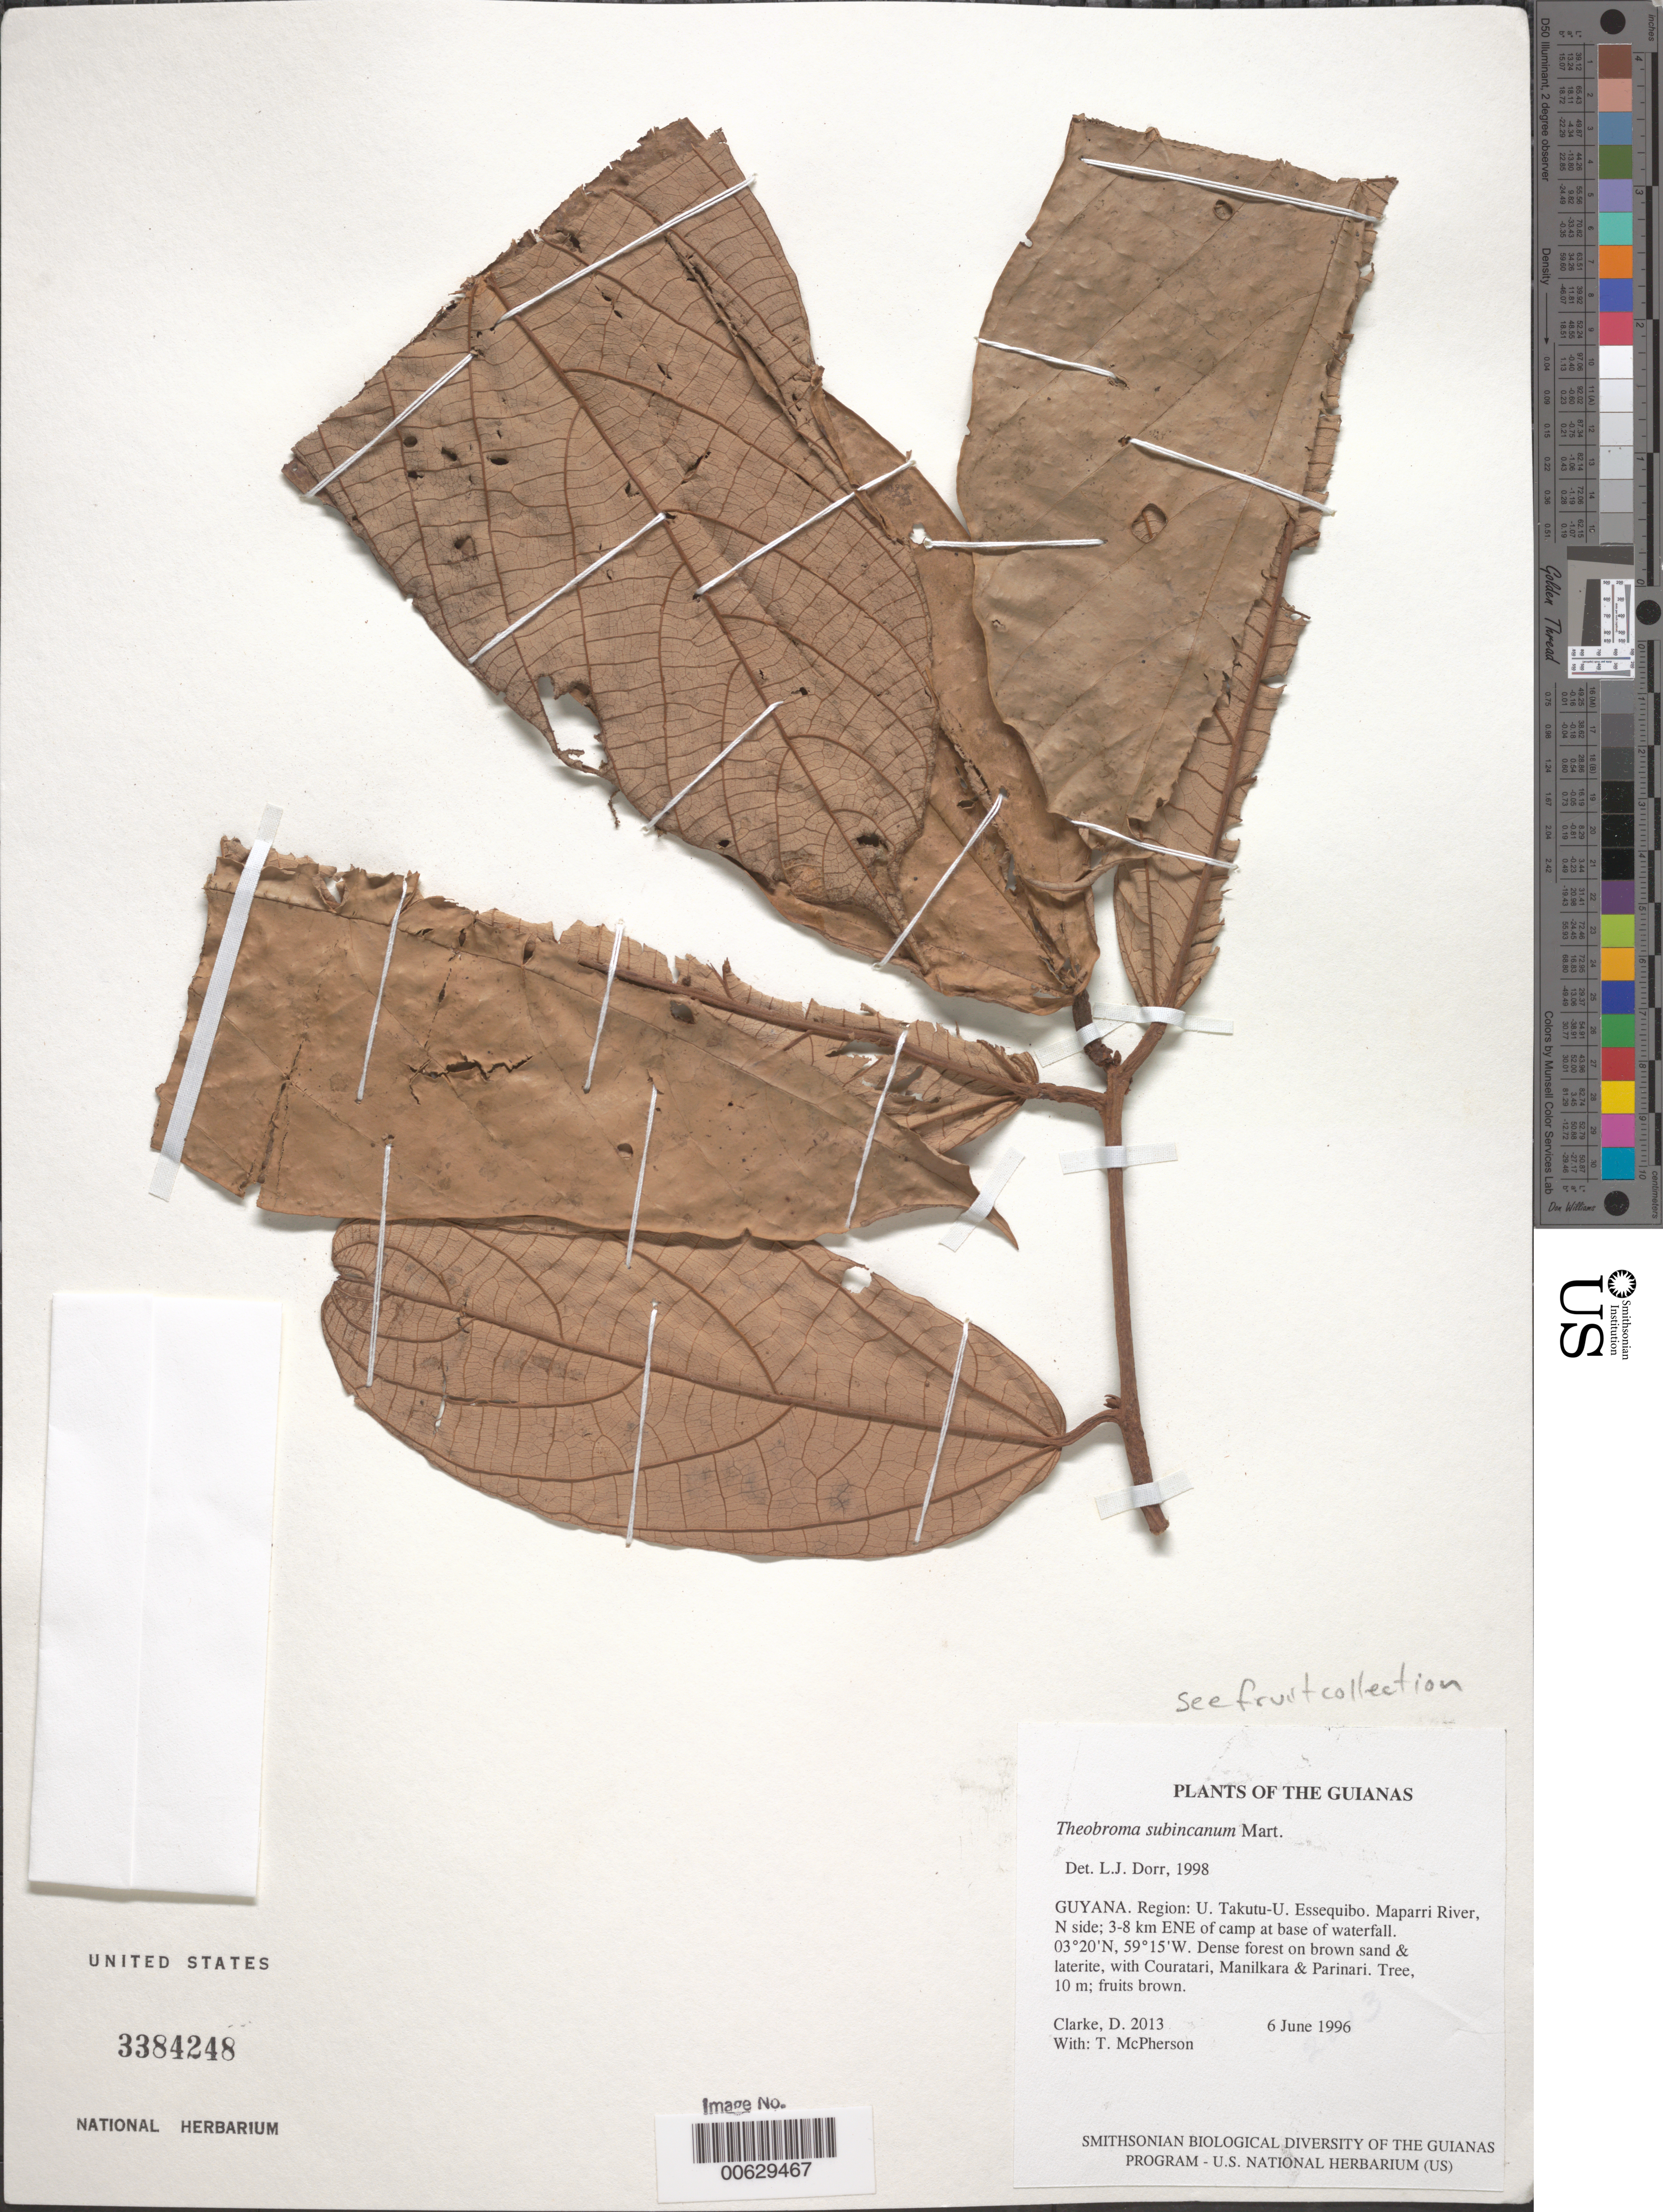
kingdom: Plantae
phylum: Tracheophyta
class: Magnoliopsida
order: Malvales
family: Malvaceae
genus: Theobroma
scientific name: Theobroma subincanum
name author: Mart.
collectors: H. D. Clarke & T. McPherson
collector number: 2013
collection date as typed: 06 Jun 1996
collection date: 1996-06-06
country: Guyana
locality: U. Takutu-U. Essequibo. Maparri River, N side; 3-8 km ENE of camp at base of waterfall.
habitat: Dense forest on brown sand and laterite with Couratari, Manilkara and Parinari.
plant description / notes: SEE FRUIT COLLECTION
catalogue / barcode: US 3384248